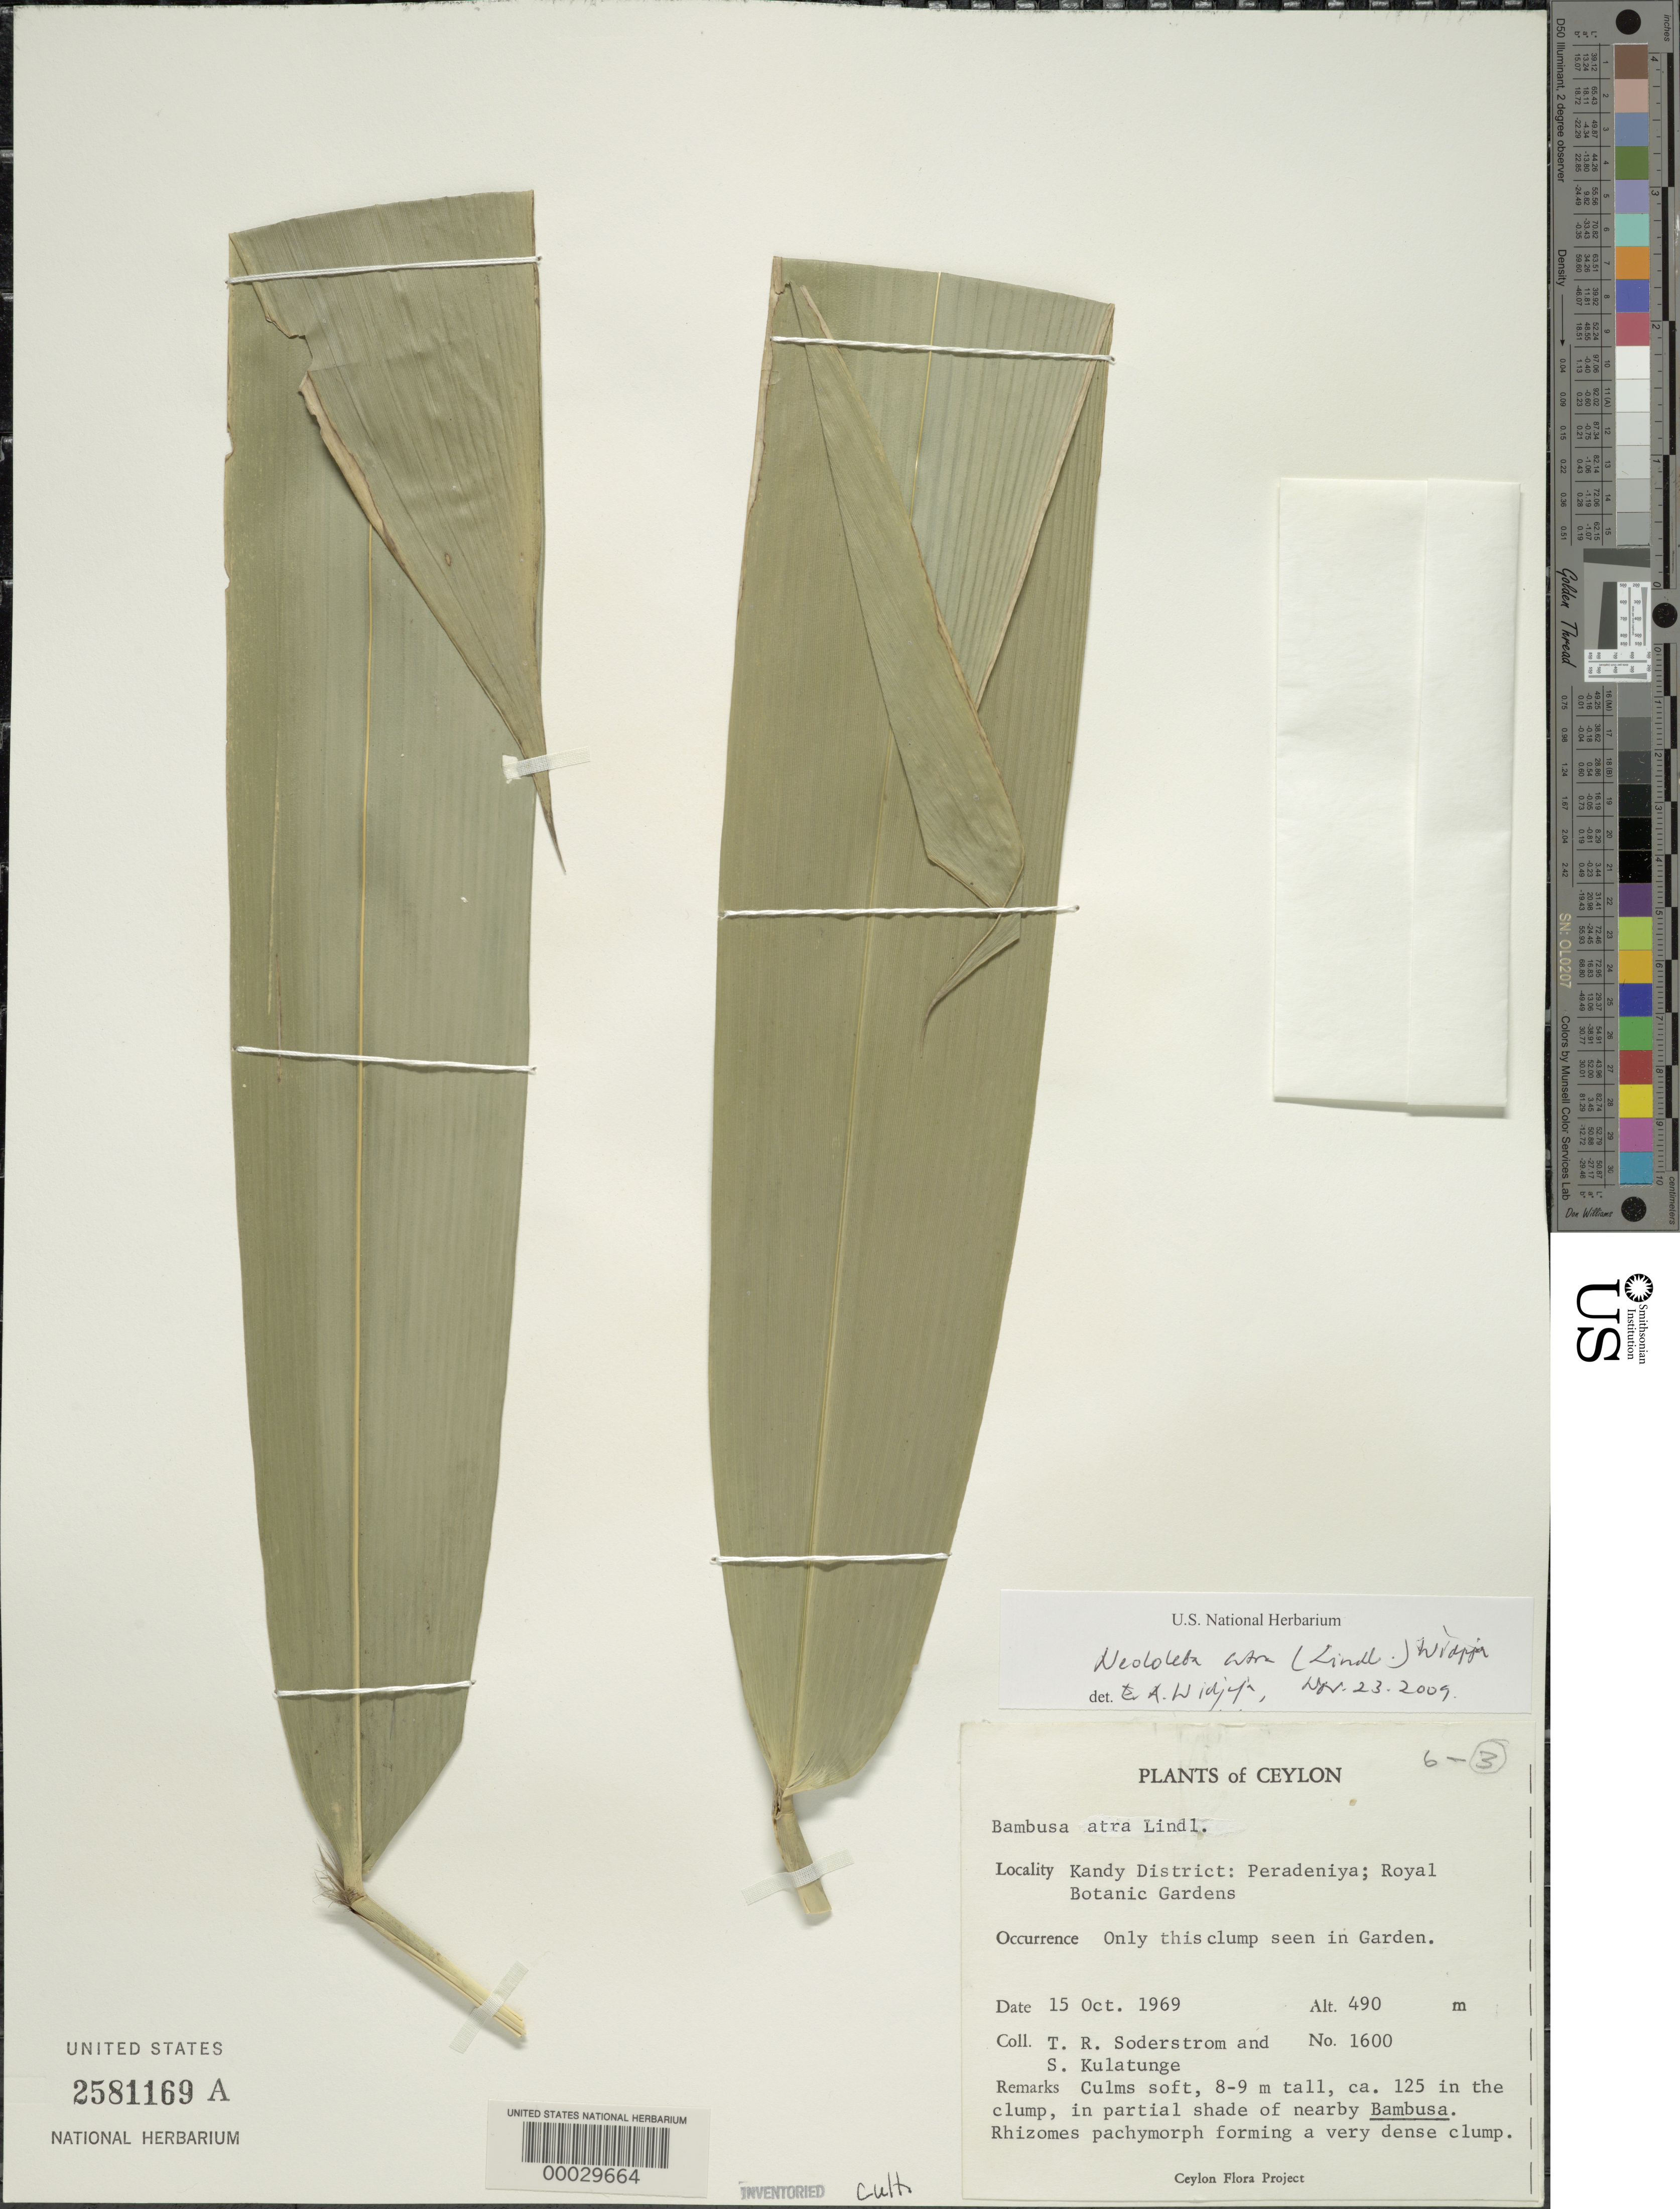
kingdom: Plantae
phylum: Tracheophyta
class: Liliopsida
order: Poales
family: Poaceae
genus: Neololeba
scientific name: Neololeba atra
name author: (Lindl.) Widjaja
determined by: Widjaja, E. A.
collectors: T. R. Soderstrom & S. Kulatunge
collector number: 1600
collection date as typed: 15 Oct 1969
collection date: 1969-10-15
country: Sri Lanka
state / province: Central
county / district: Kandy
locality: Peradeniya, Royal Botanical Garden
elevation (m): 490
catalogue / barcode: US 2581169A